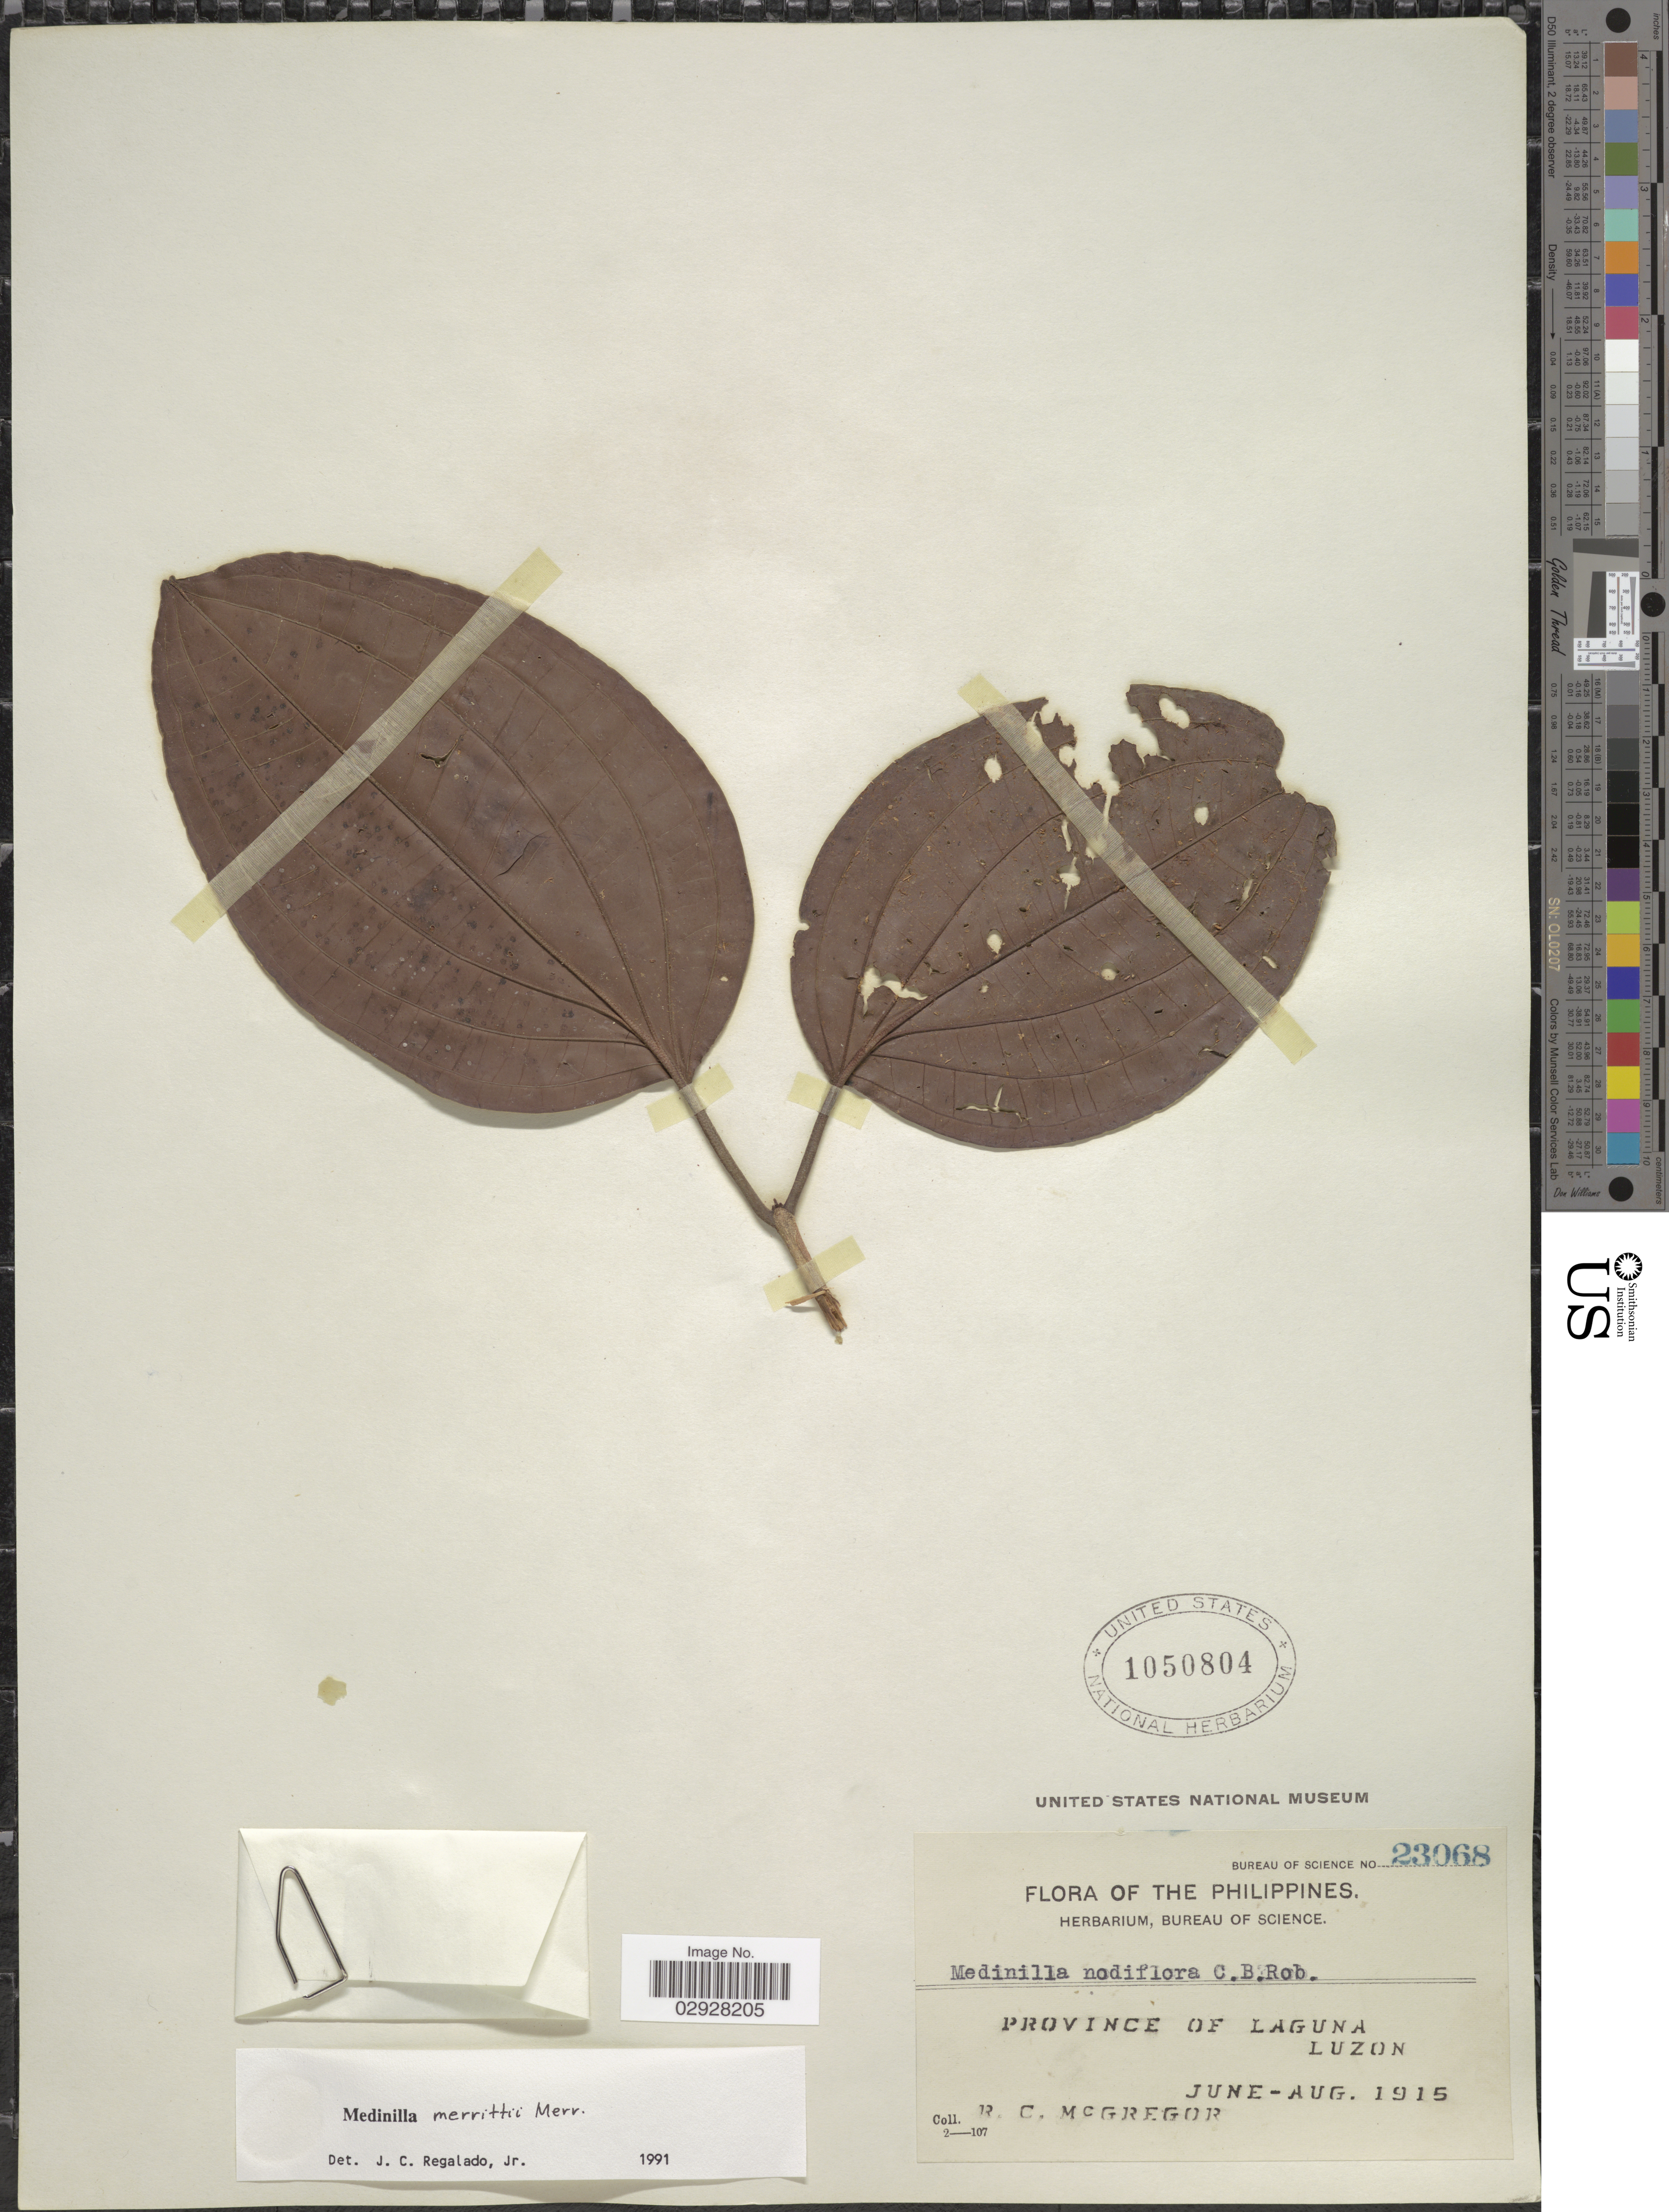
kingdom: Plantae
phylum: Tracheophyta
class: Magnoliopsida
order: Myrtales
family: Melastomataceae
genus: Medinilla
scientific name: Medinilla merrittii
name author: Merr.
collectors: R. C. McGregor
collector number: Bureau of Science 23068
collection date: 1915-06/1915-08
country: Philippines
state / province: Calabarzon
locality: Province of Laguna, Luzon.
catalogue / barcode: US 1050804